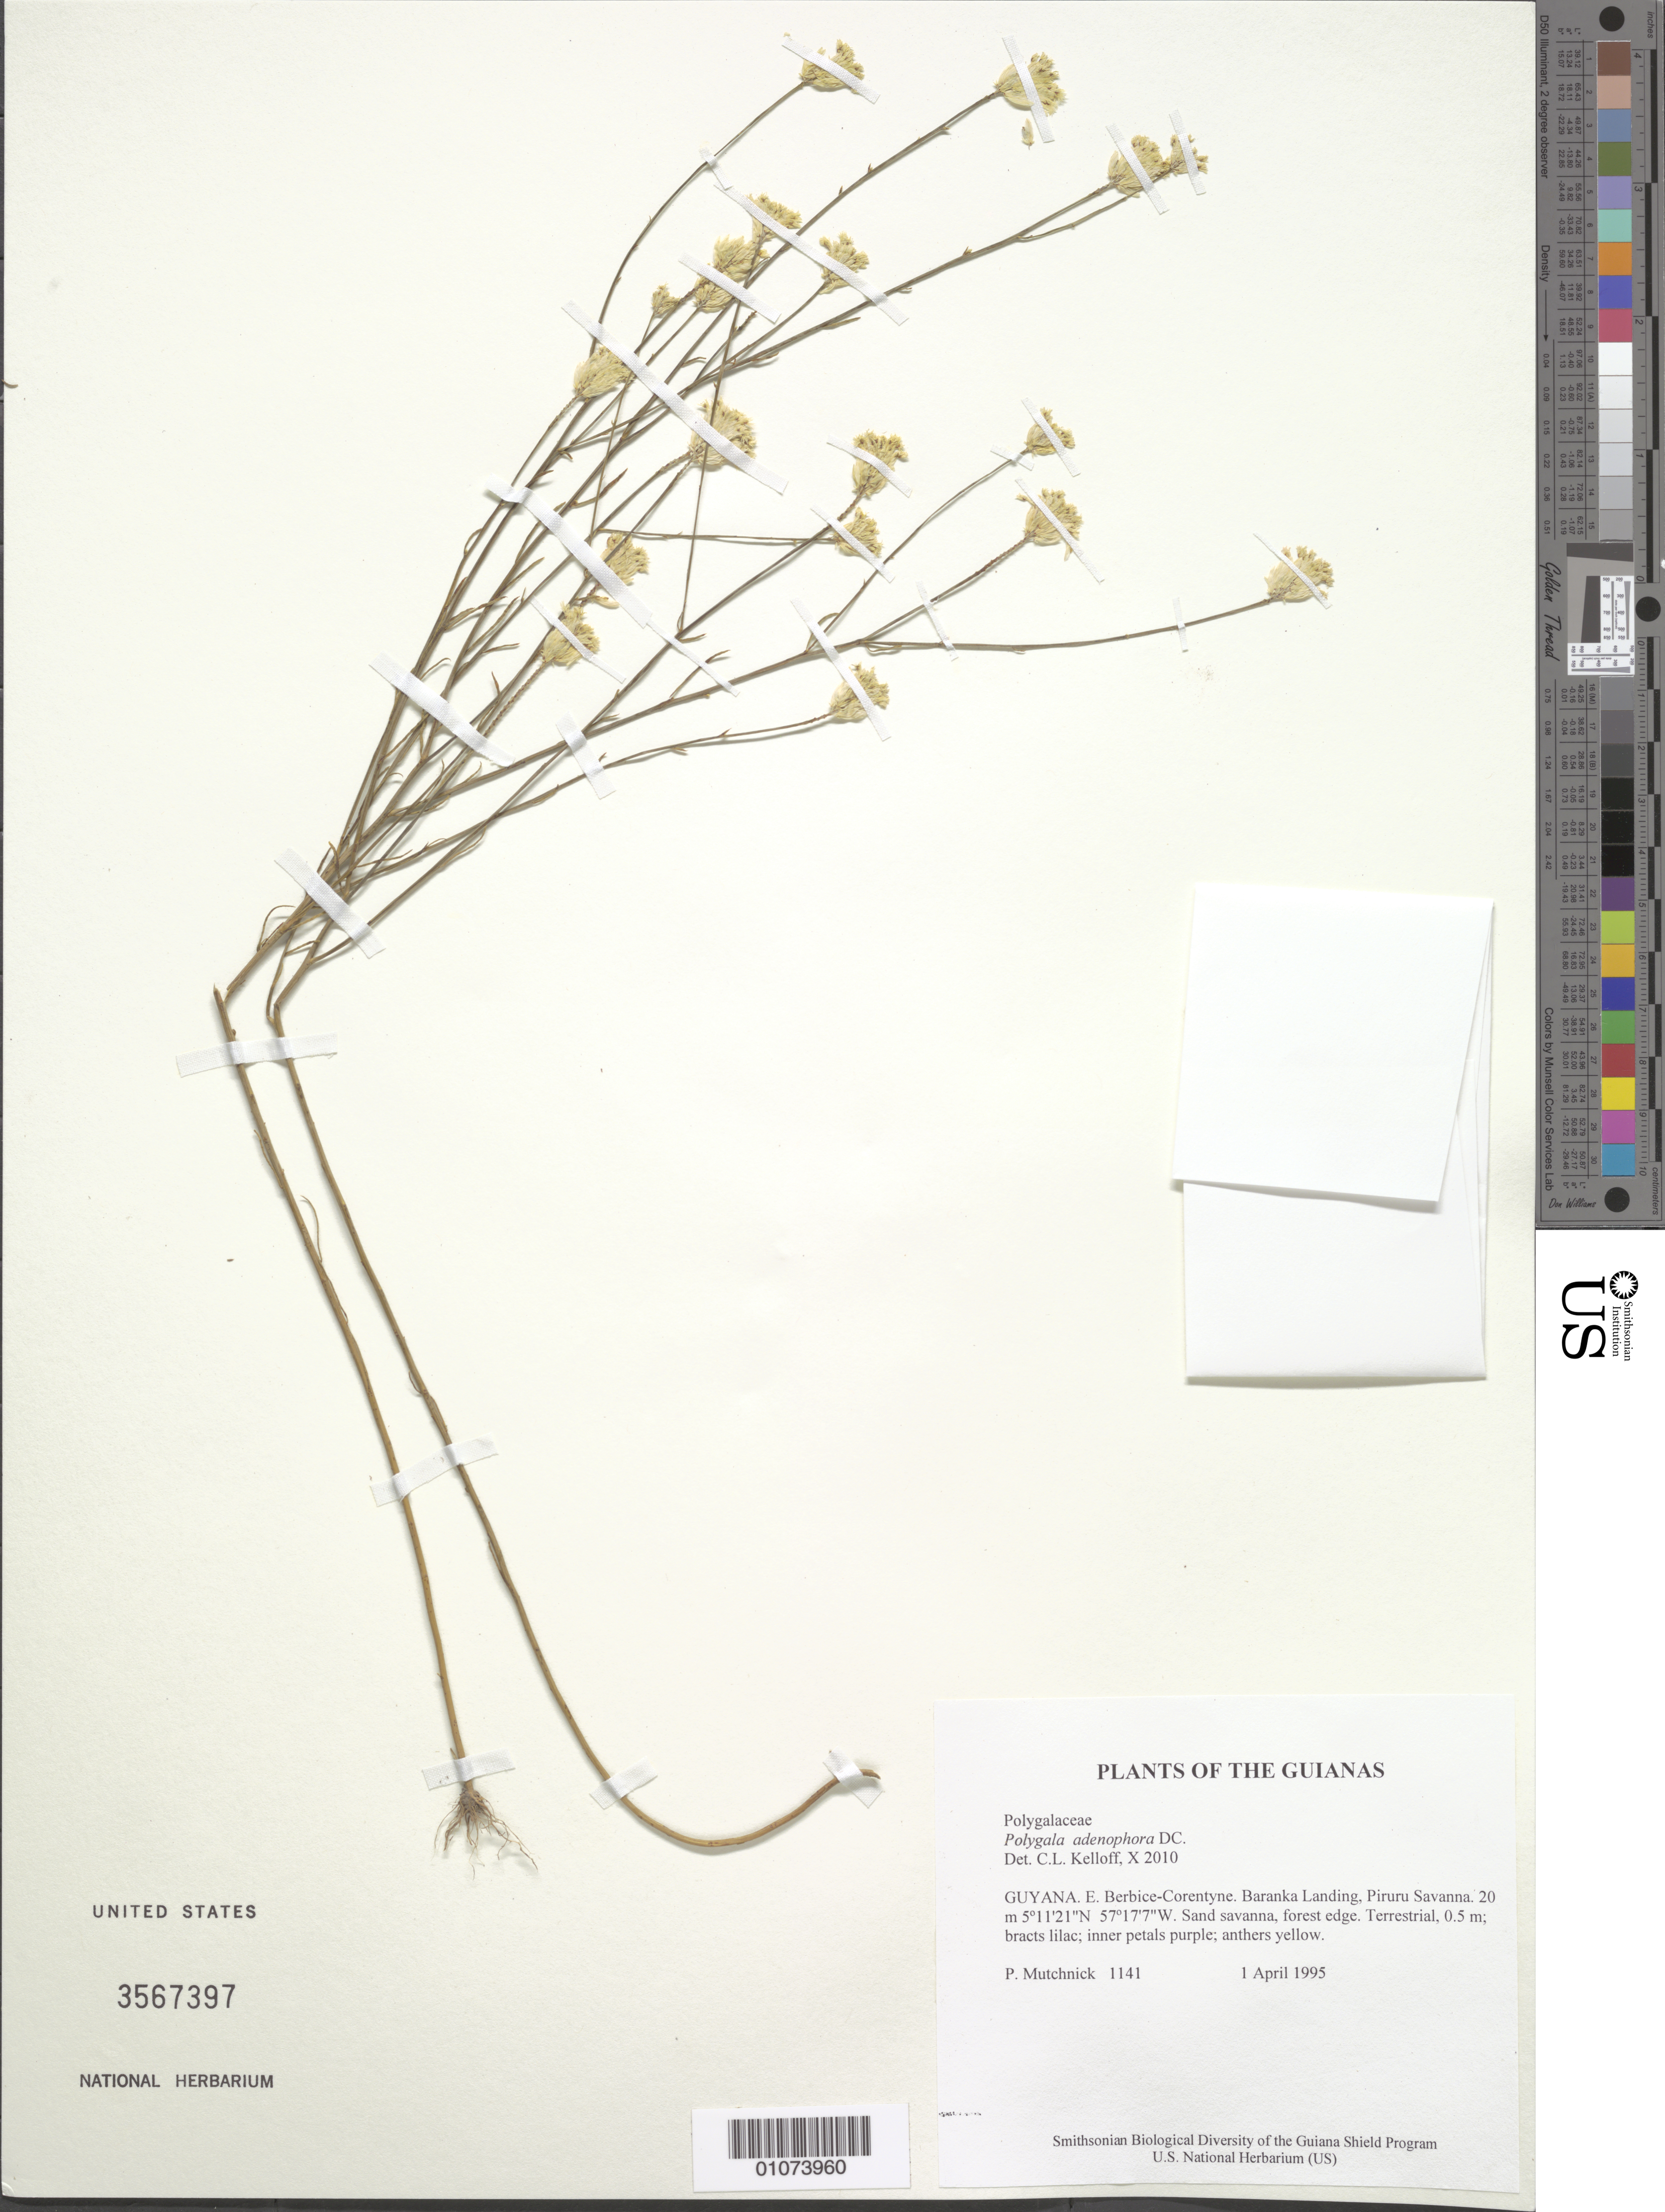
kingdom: Plantae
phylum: Tracheophyta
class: Magnoliopsida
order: Fabales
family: Polygalaceae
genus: Polygala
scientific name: Polygala adenophora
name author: DC.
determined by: Kelloff, Carol L., (US), Smithsonian Institution - National Museum of Natural History (UNITED STATES)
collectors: P. Mutchnick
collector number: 1141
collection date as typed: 1 April 1995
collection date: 1995-04-01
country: Guyana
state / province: E. Berbice-Corentyne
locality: Baranka Landing, Piruru Savanna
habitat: Sand savanna, forest edge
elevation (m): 20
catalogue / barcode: US 3567397